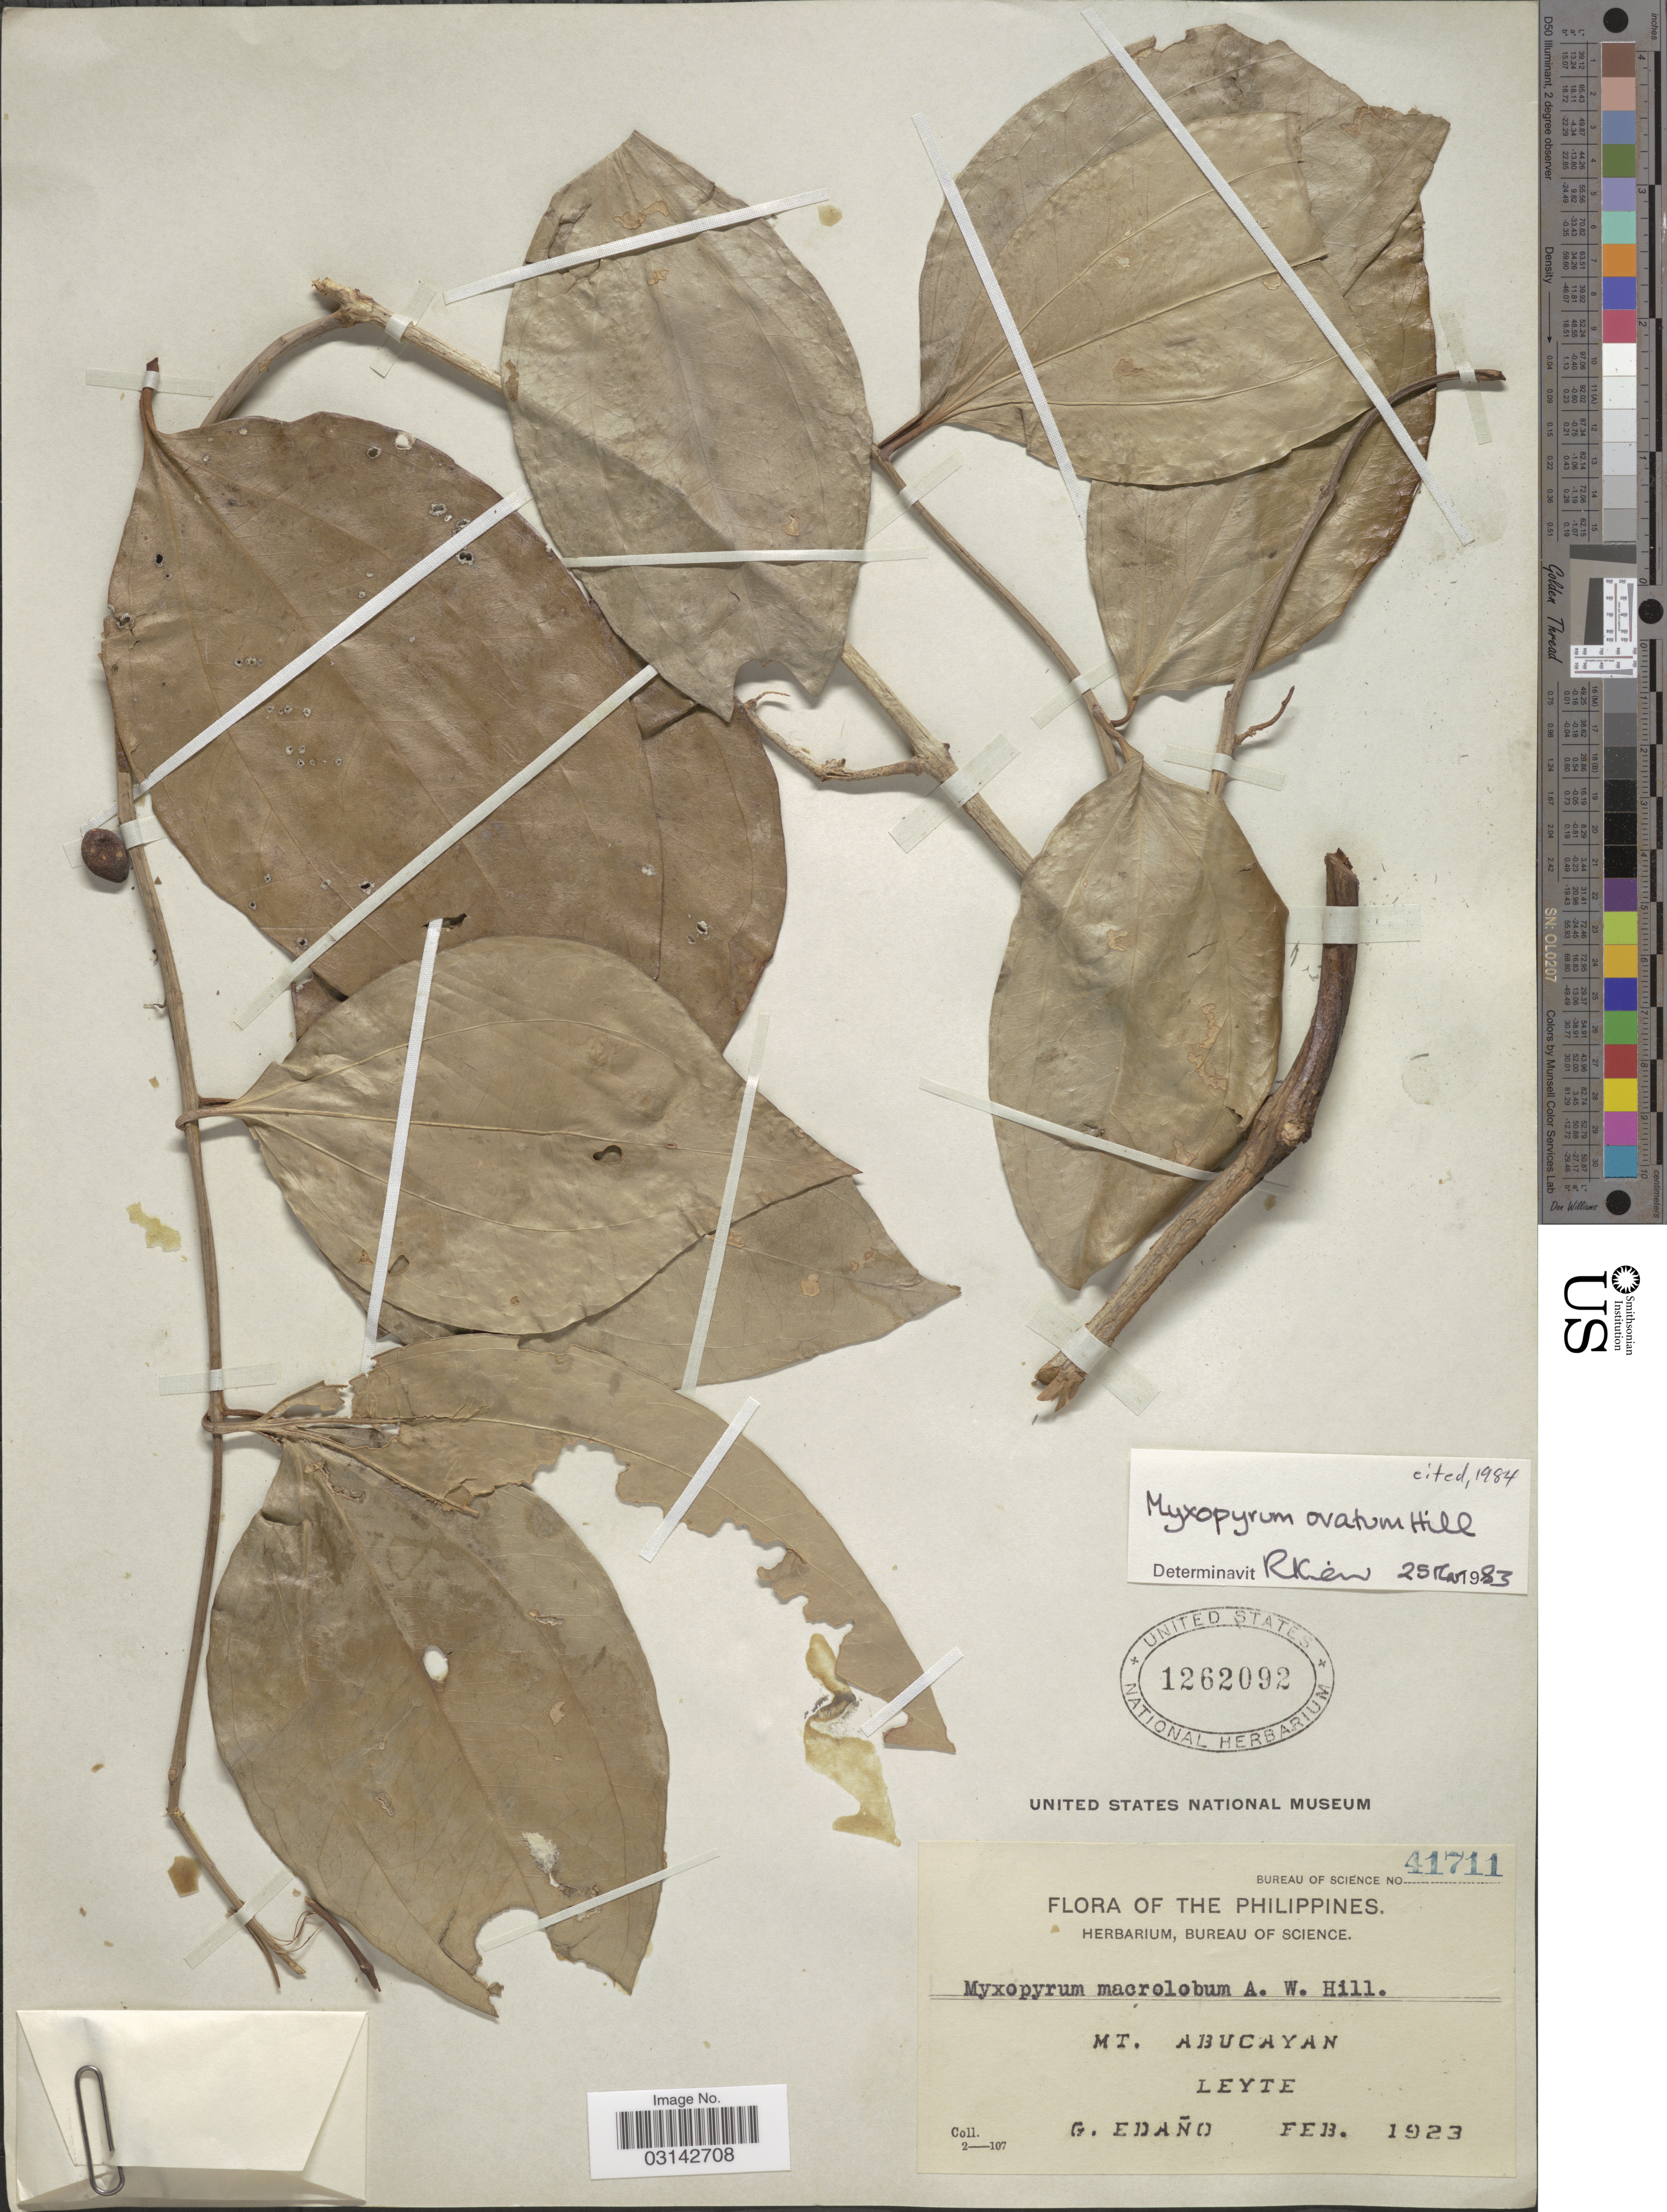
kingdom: Plantae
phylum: Tracheophyta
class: Magnoliopsida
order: Lamiales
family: Oleaceae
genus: Myxopyrum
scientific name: Myxopyrum ovatum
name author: A.W. Hill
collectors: G. Edaño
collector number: Bureau of Science 41711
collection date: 1923-02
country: Philippines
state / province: Eastern Visayas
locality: Mt. Abucayan, Leyte.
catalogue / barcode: US 1262092